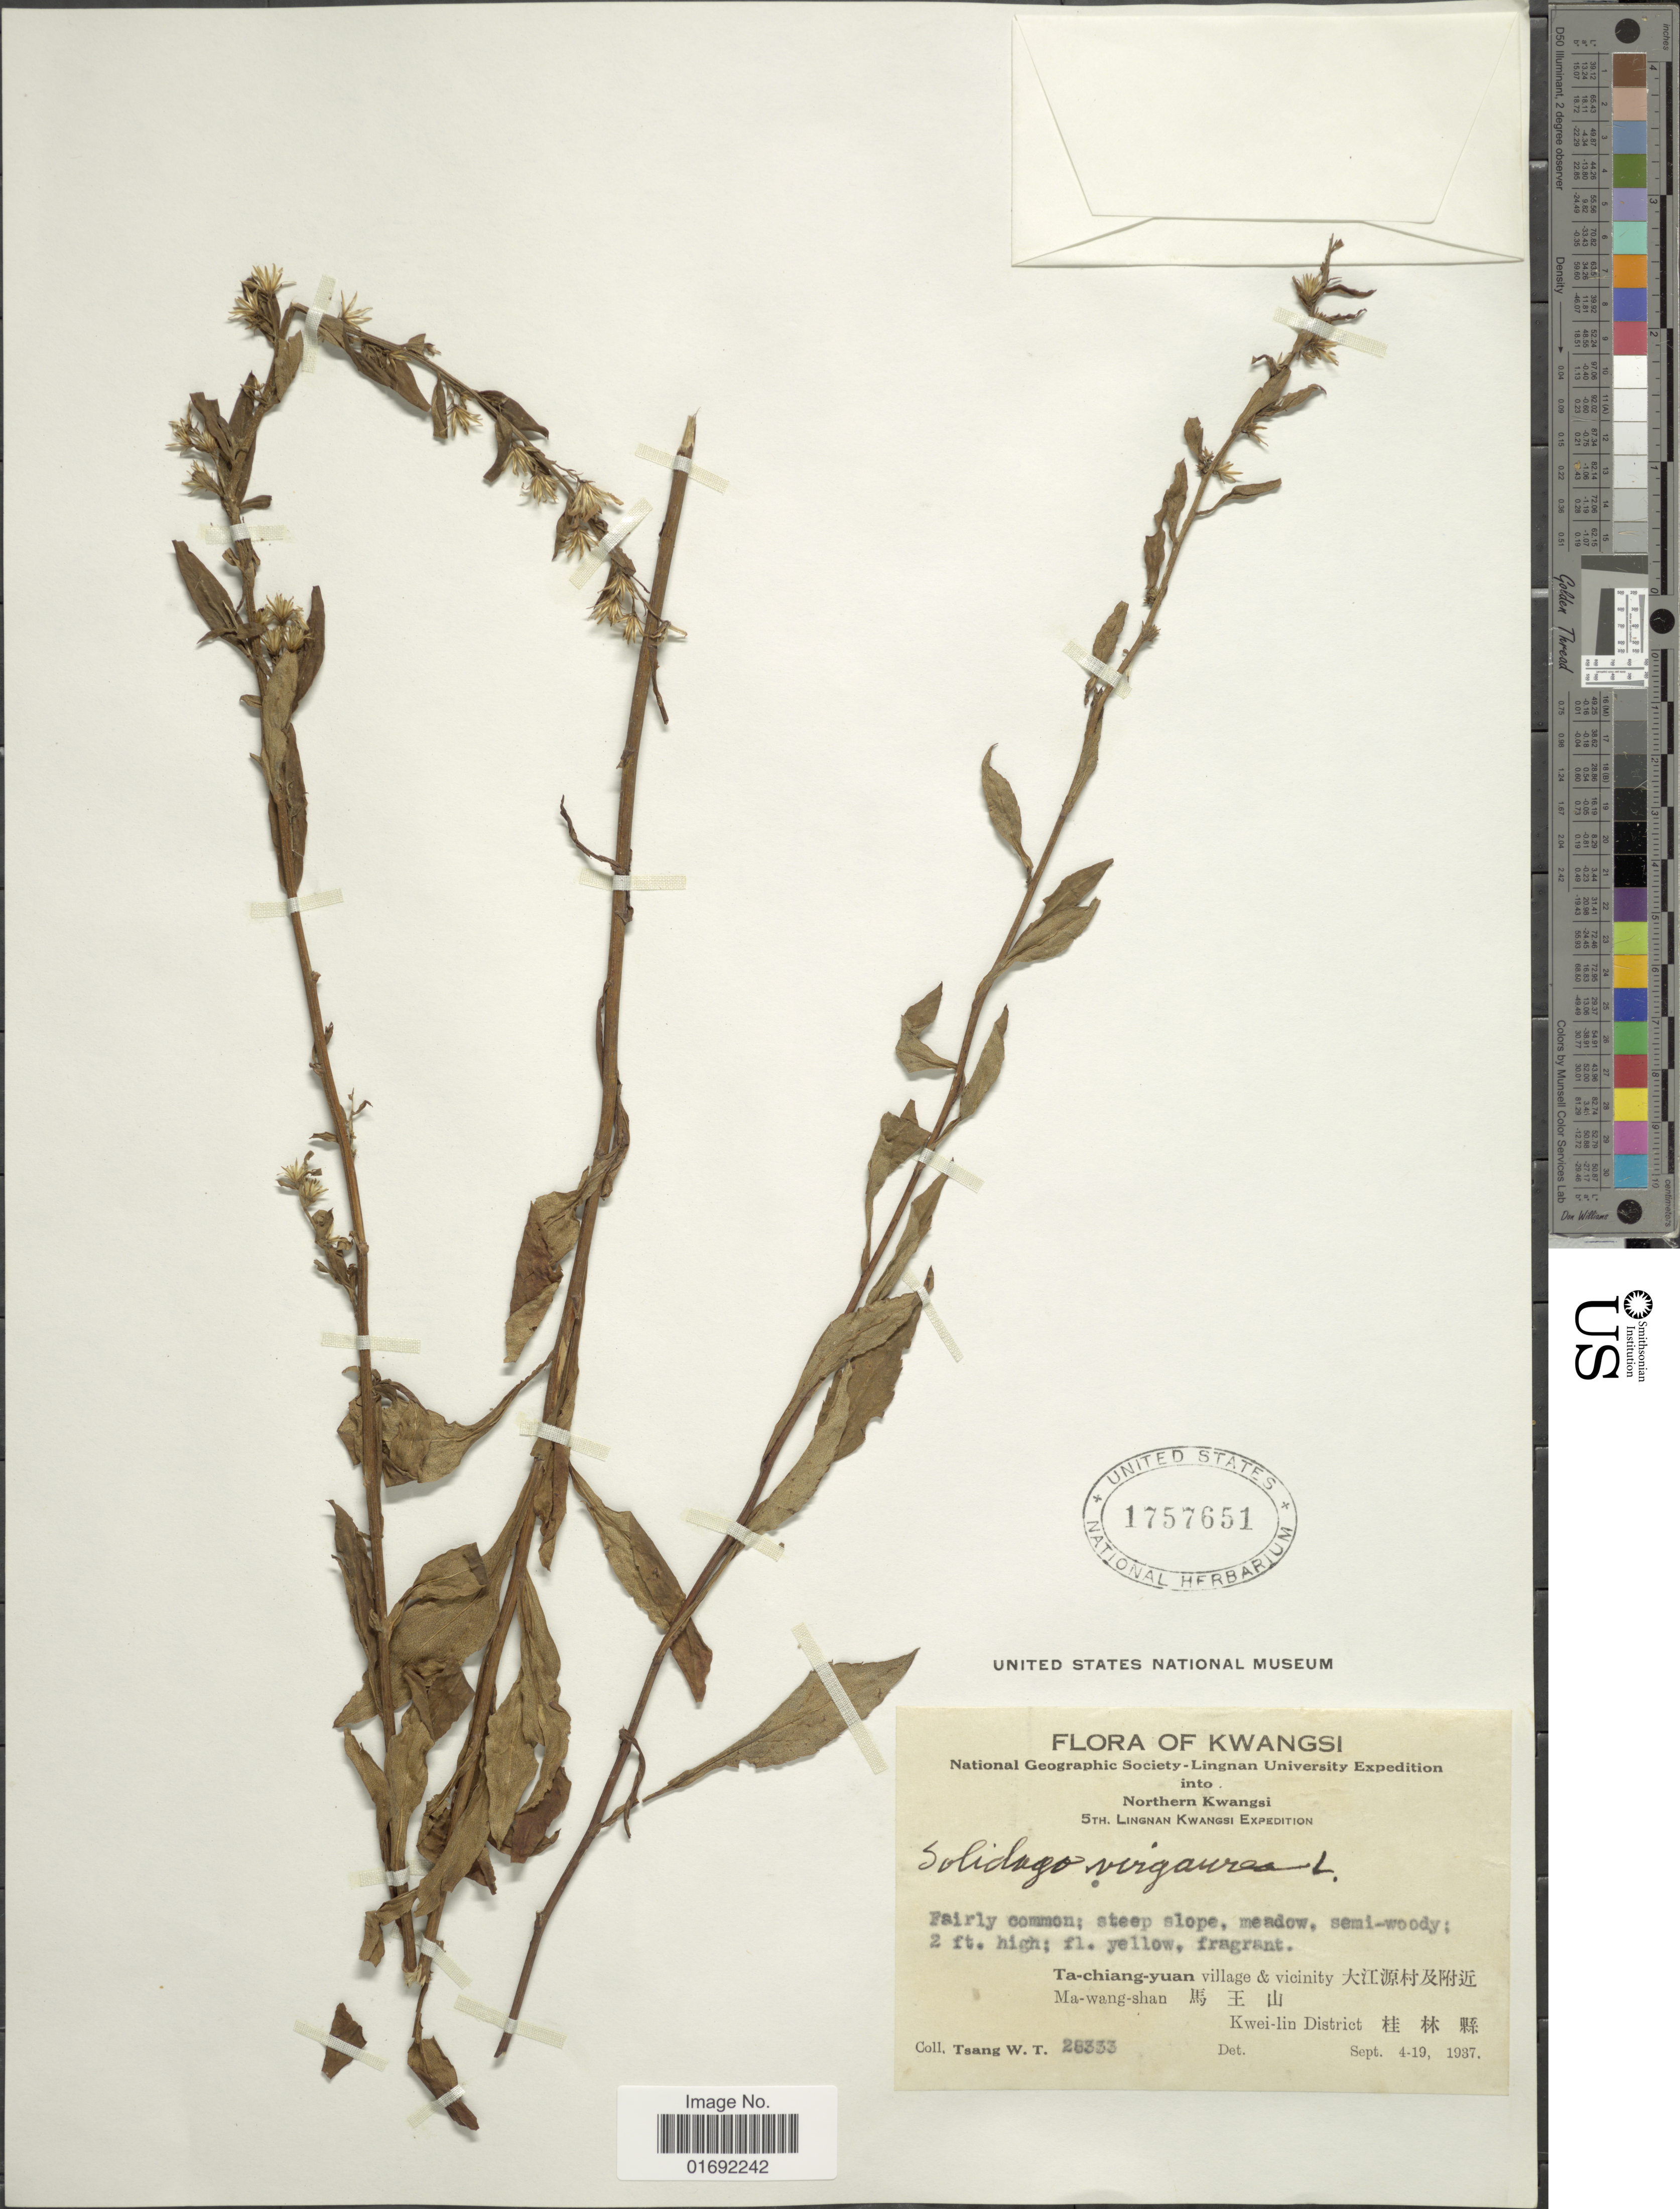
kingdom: Plantae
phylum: Tracheophyta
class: Magnoliopsida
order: Asterales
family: Asteraceae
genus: Solidago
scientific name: Solidago virgaurea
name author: L.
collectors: W. T. Tsang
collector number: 28333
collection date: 1937-09-04/1937-09-19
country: China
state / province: Guangxi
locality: Northern Kwangsi, Ta-chiang-yuan village & vicinity, Ma-wang-shan, Kwei-lin District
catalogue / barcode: US 1757651